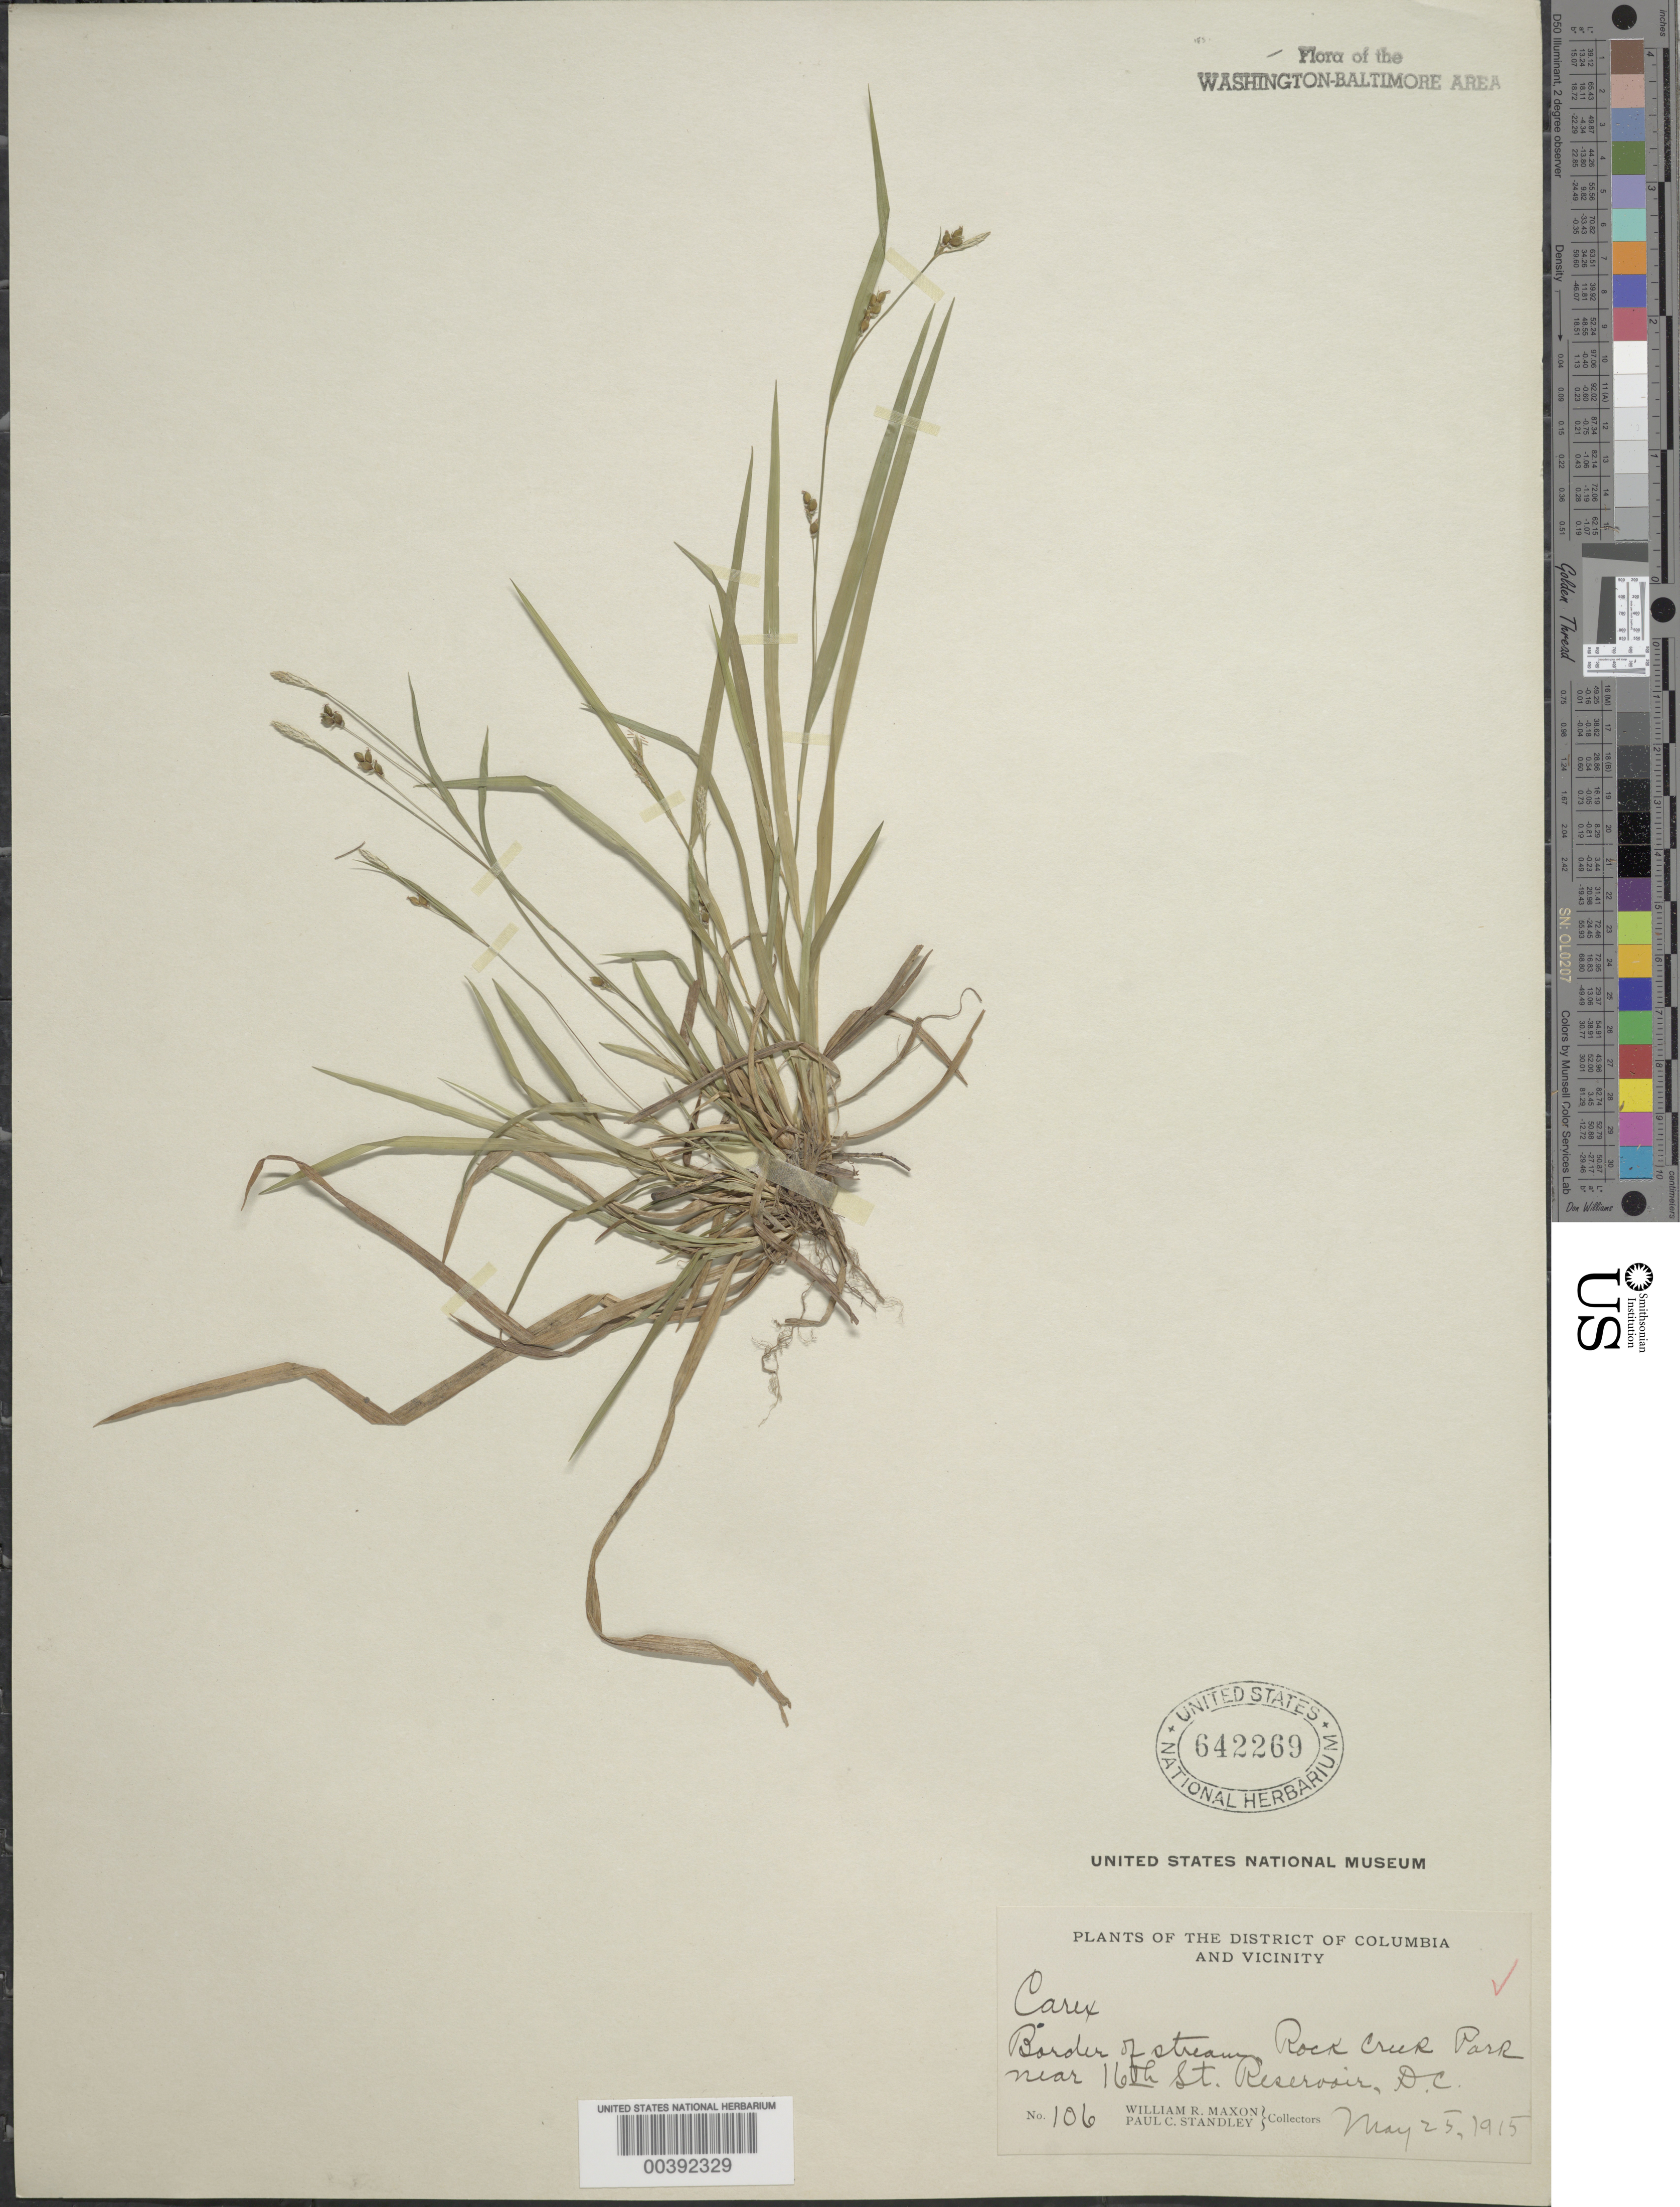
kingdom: Plantae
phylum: Tracheophyta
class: Liliopsida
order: Poales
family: Cyperaceae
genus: Carex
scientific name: Carex digitalis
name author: Willd.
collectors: W. R. Maxon & P. C. Standley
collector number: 106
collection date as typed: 25 May 1915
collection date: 1915-05-25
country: United States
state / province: District of Columbia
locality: Rock Creek Park near 16th St. Reservoir Rock Creek Park & vicinity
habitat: Border of stream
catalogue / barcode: US 642269